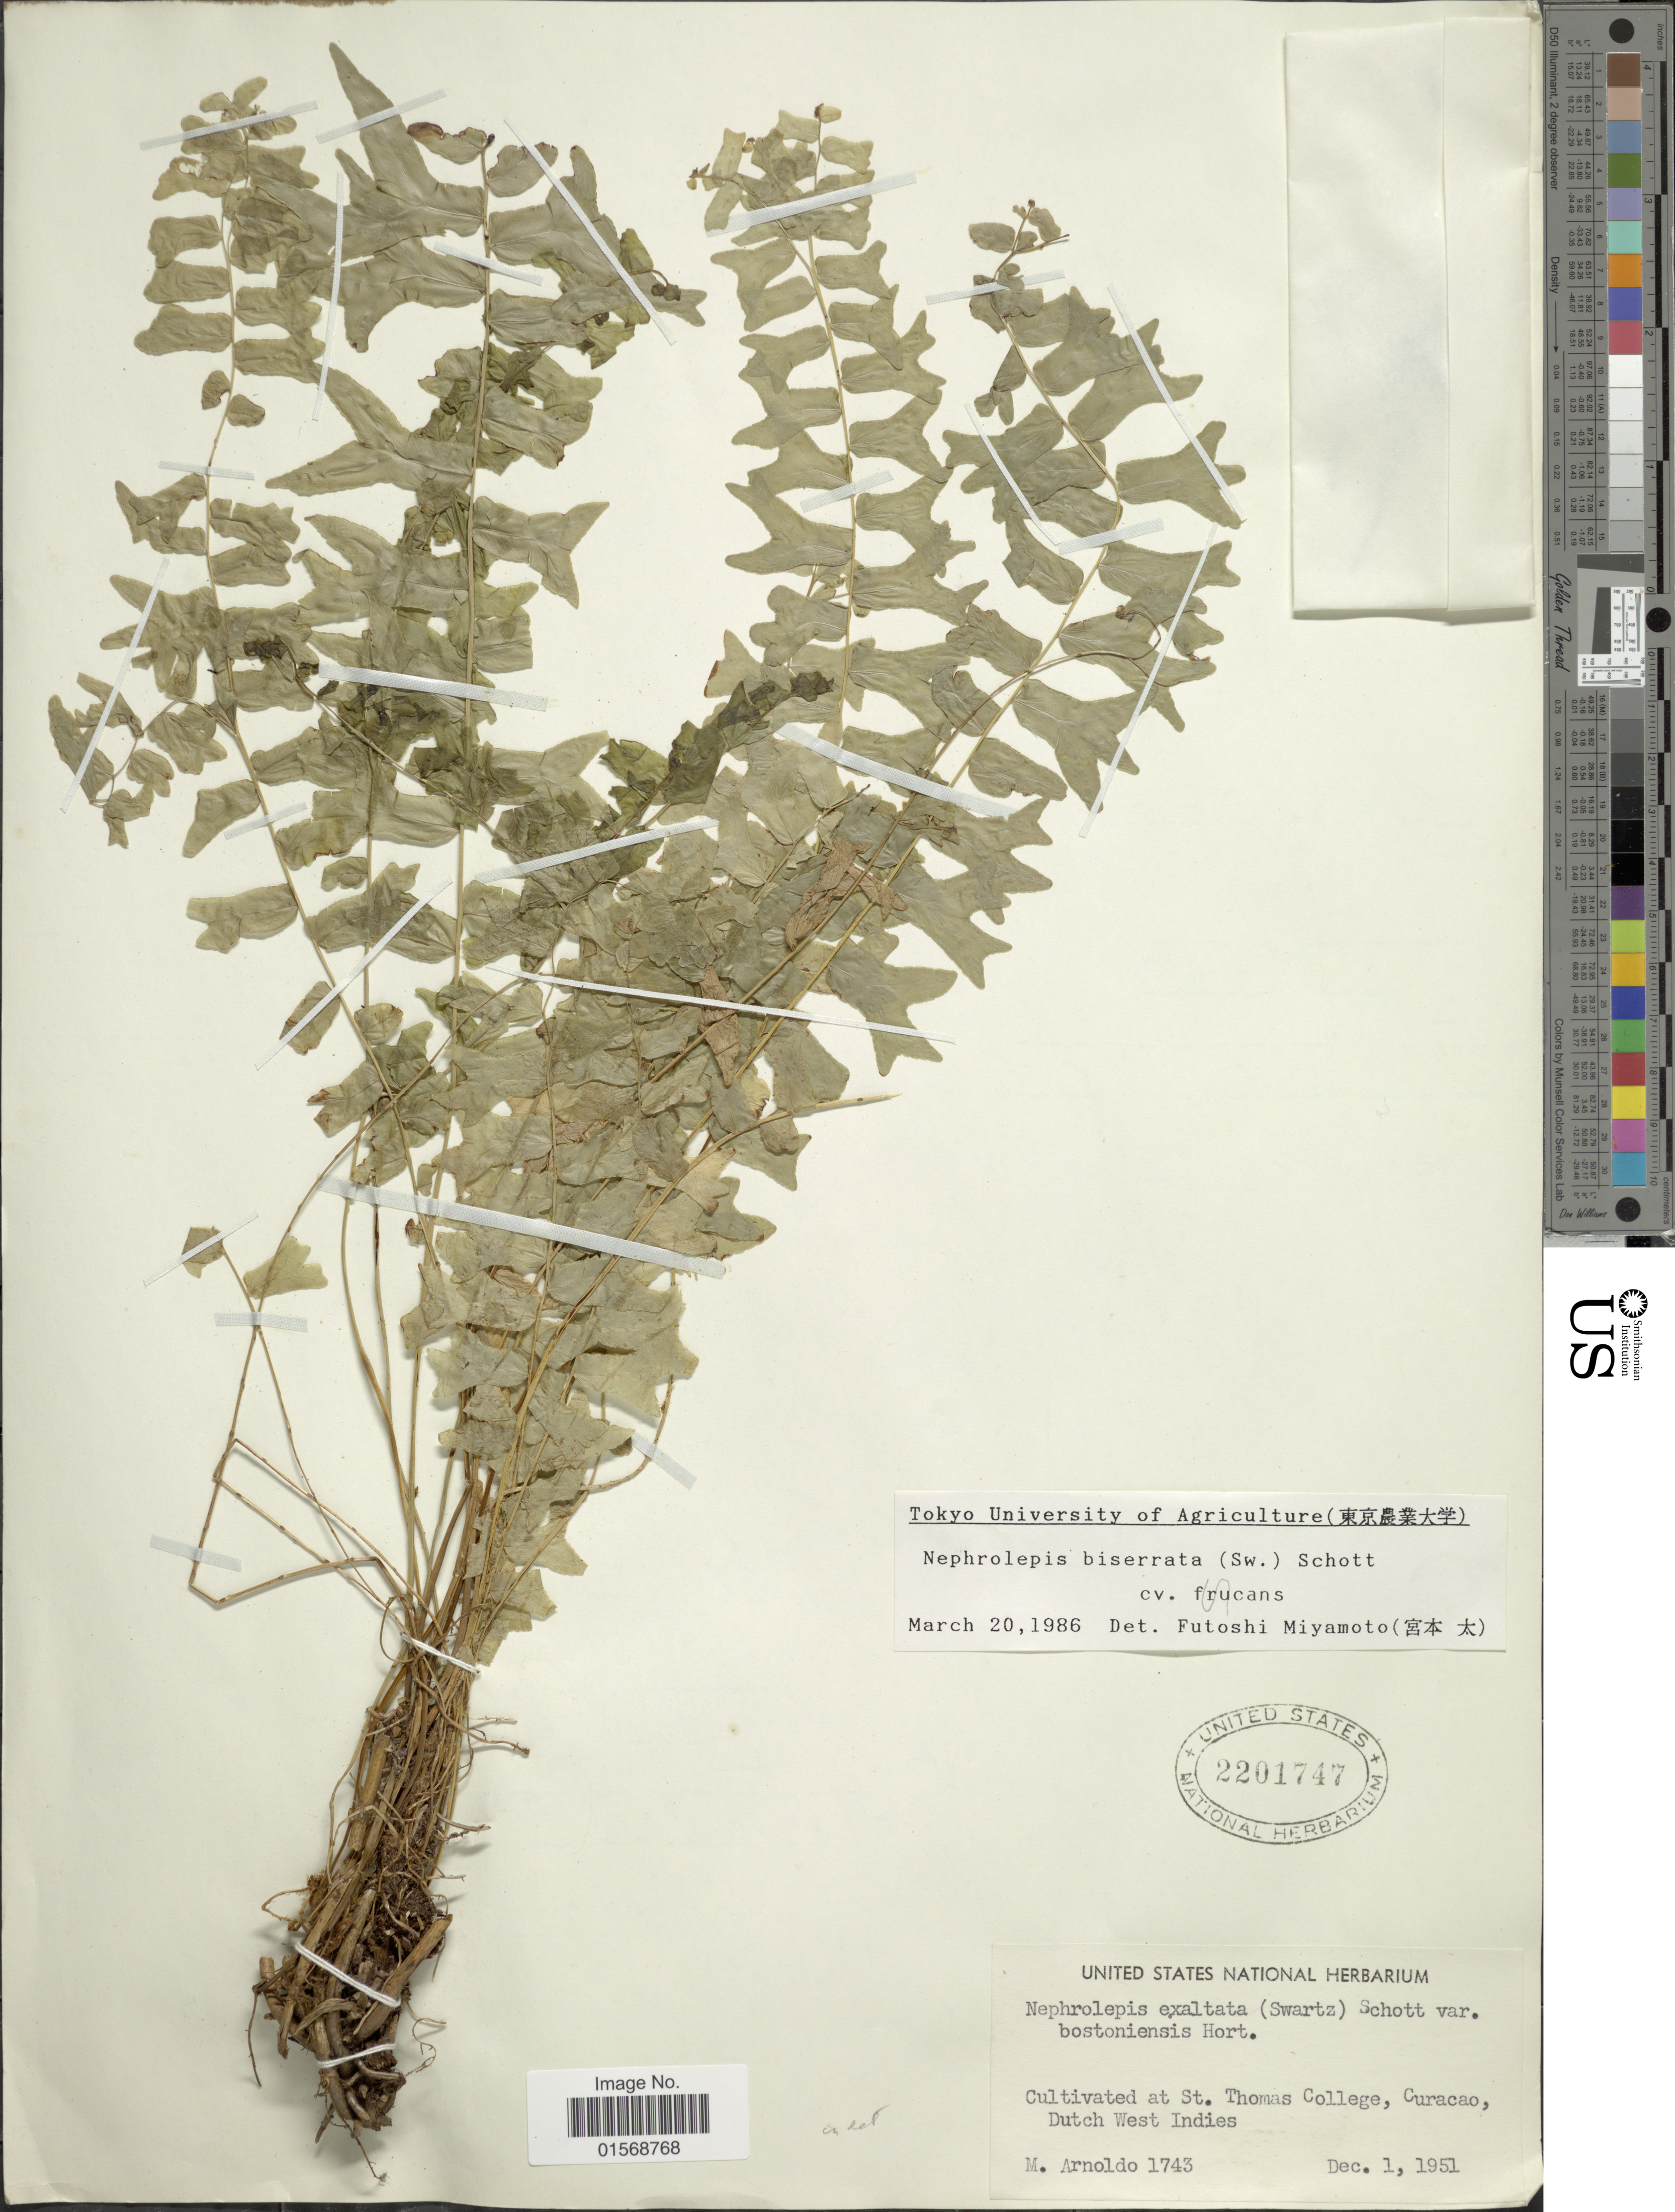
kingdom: Plantae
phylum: Tracheophyta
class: Polypodiopsida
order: Polypodiales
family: Nephrolepidaceae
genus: Nephrolepis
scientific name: Nephrolepis falcata 'Furcans'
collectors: N. Arnoldo-Broeders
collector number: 1743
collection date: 1951-12-01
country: Curaçao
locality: St. Thomas, Curacao, Dutch West Indies.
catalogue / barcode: US 2201747